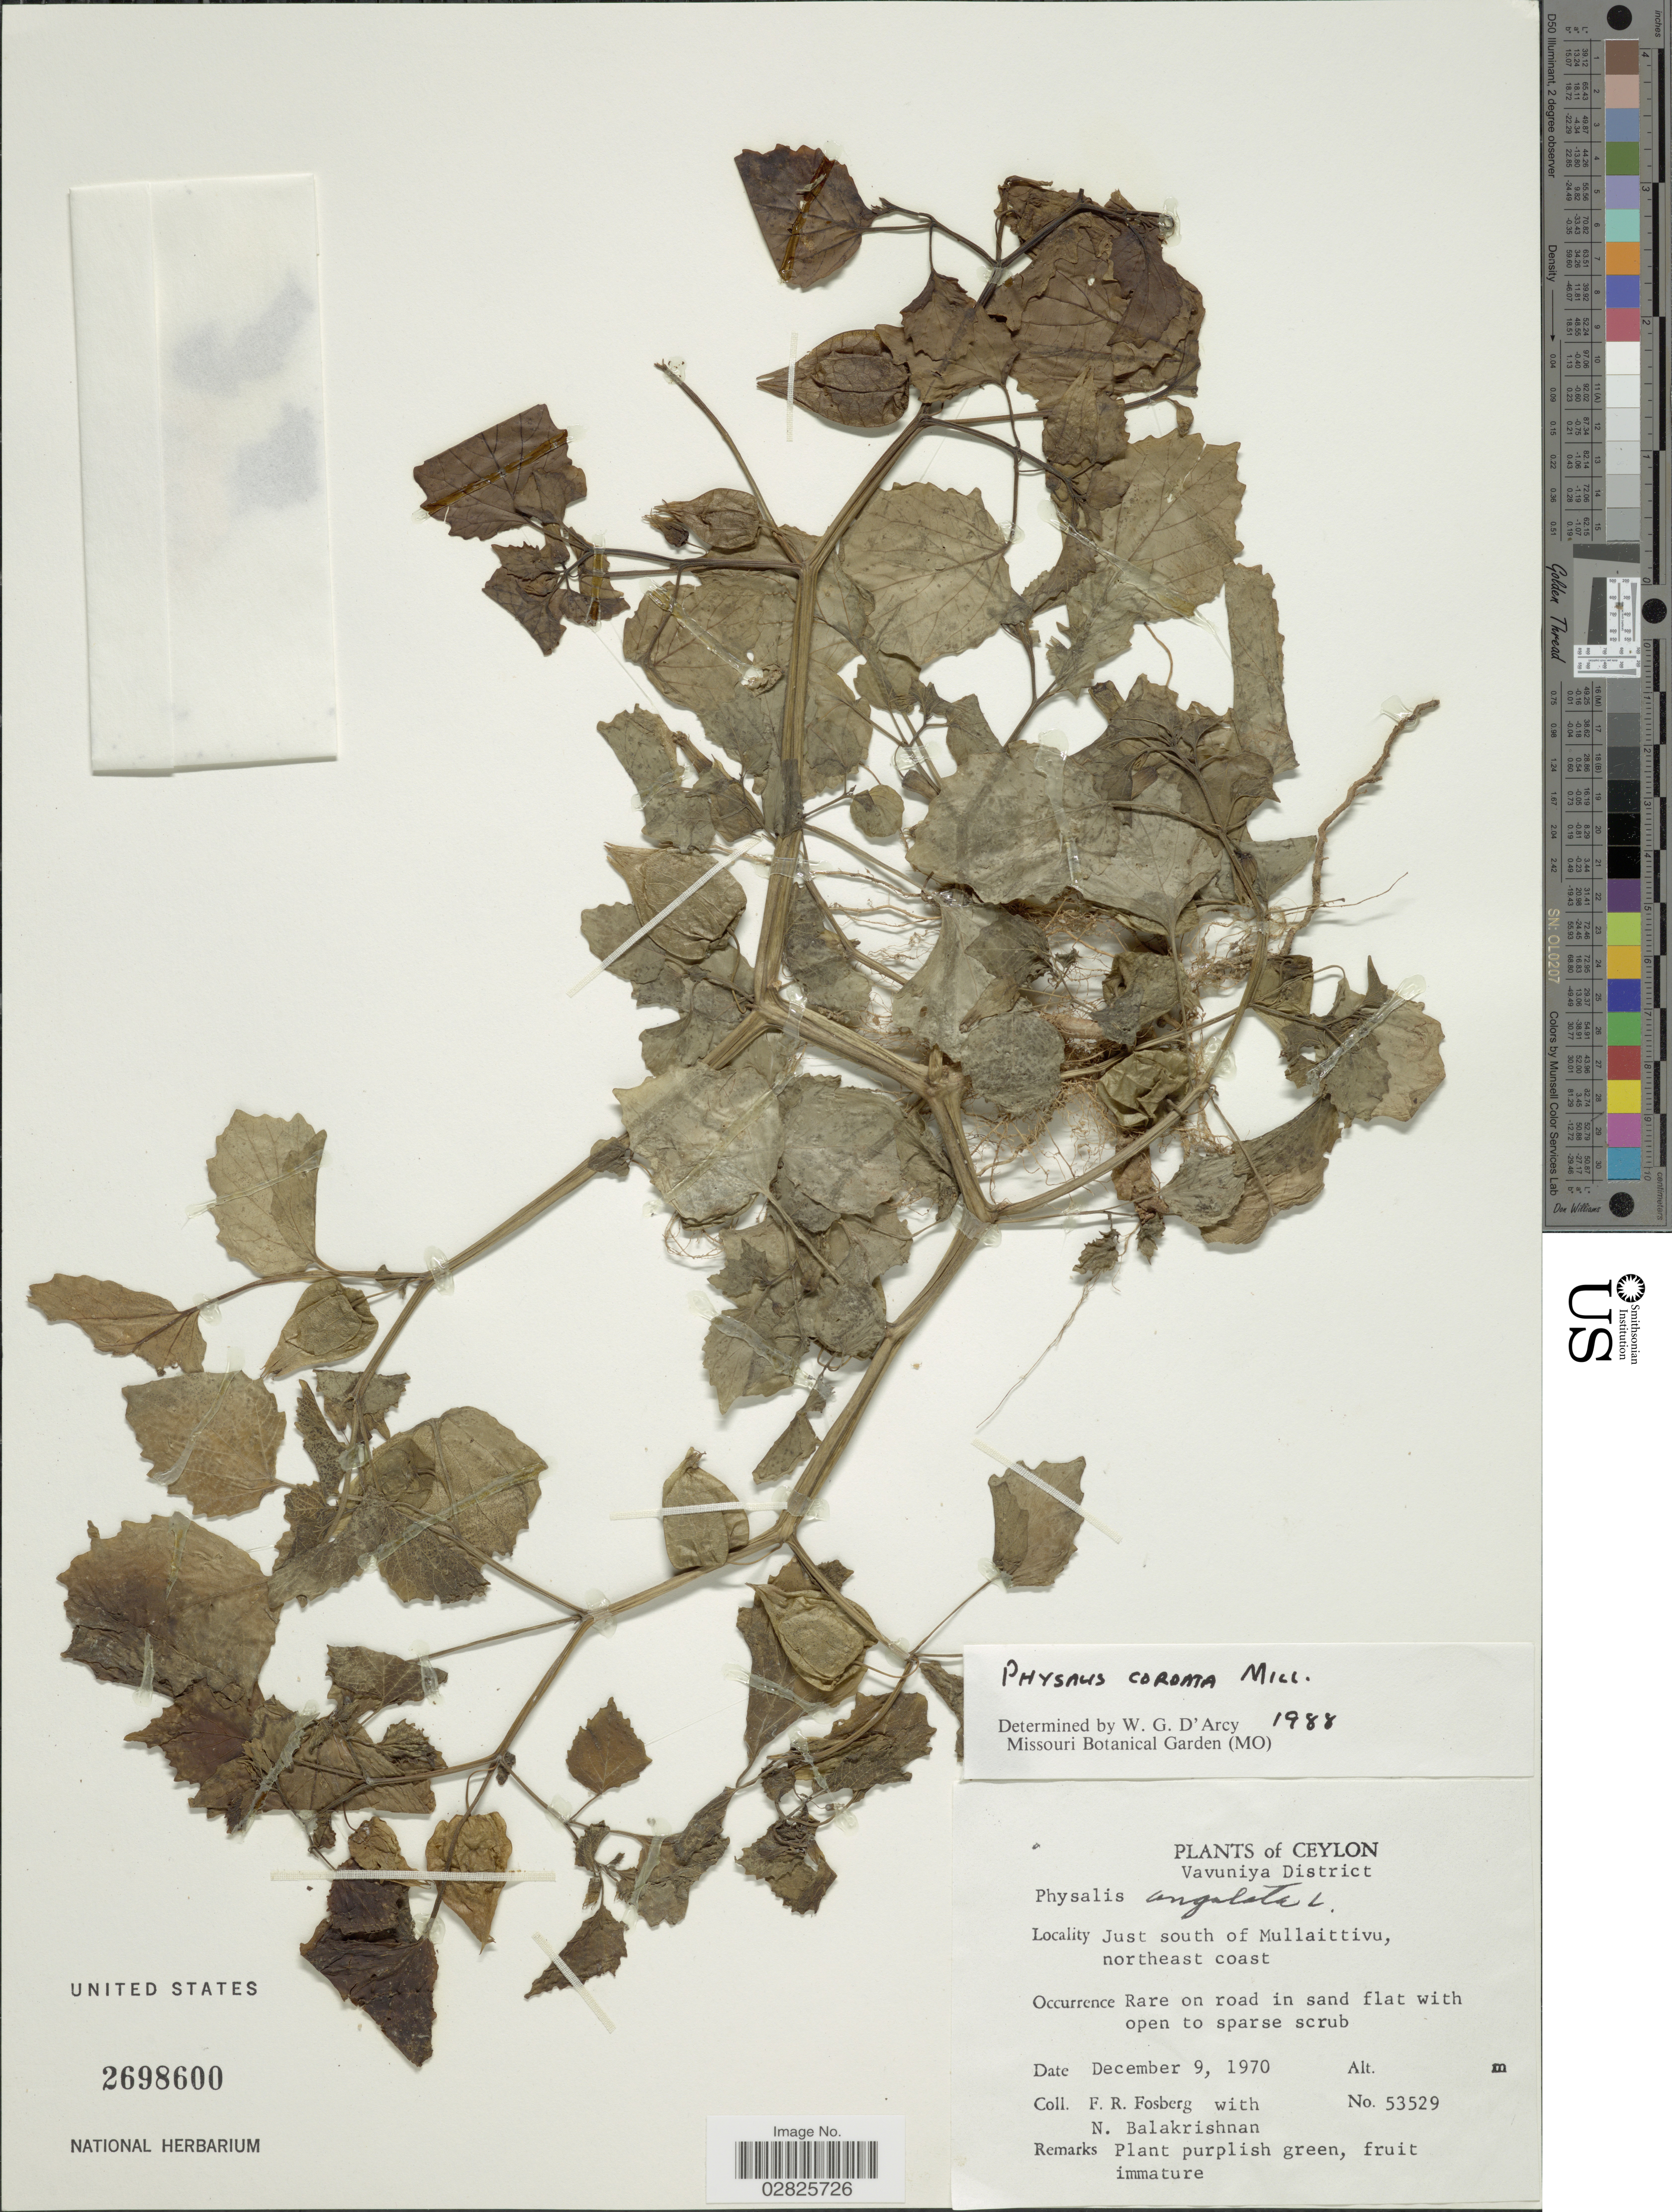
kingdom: Plantae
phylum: Tracheophyta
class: Magnoliopsida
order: Solanales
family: Solanaceae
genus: Physalis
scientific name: Physalis cordata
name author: Mill.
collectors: F. R. Fosberg & N. Balakrishnan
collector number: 53529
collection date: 1970-12-09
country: Sri Lanka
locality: Ceylon. Vavuniya District. Just south of Mullaittivu, northeast coast.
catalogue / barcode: US 2698600